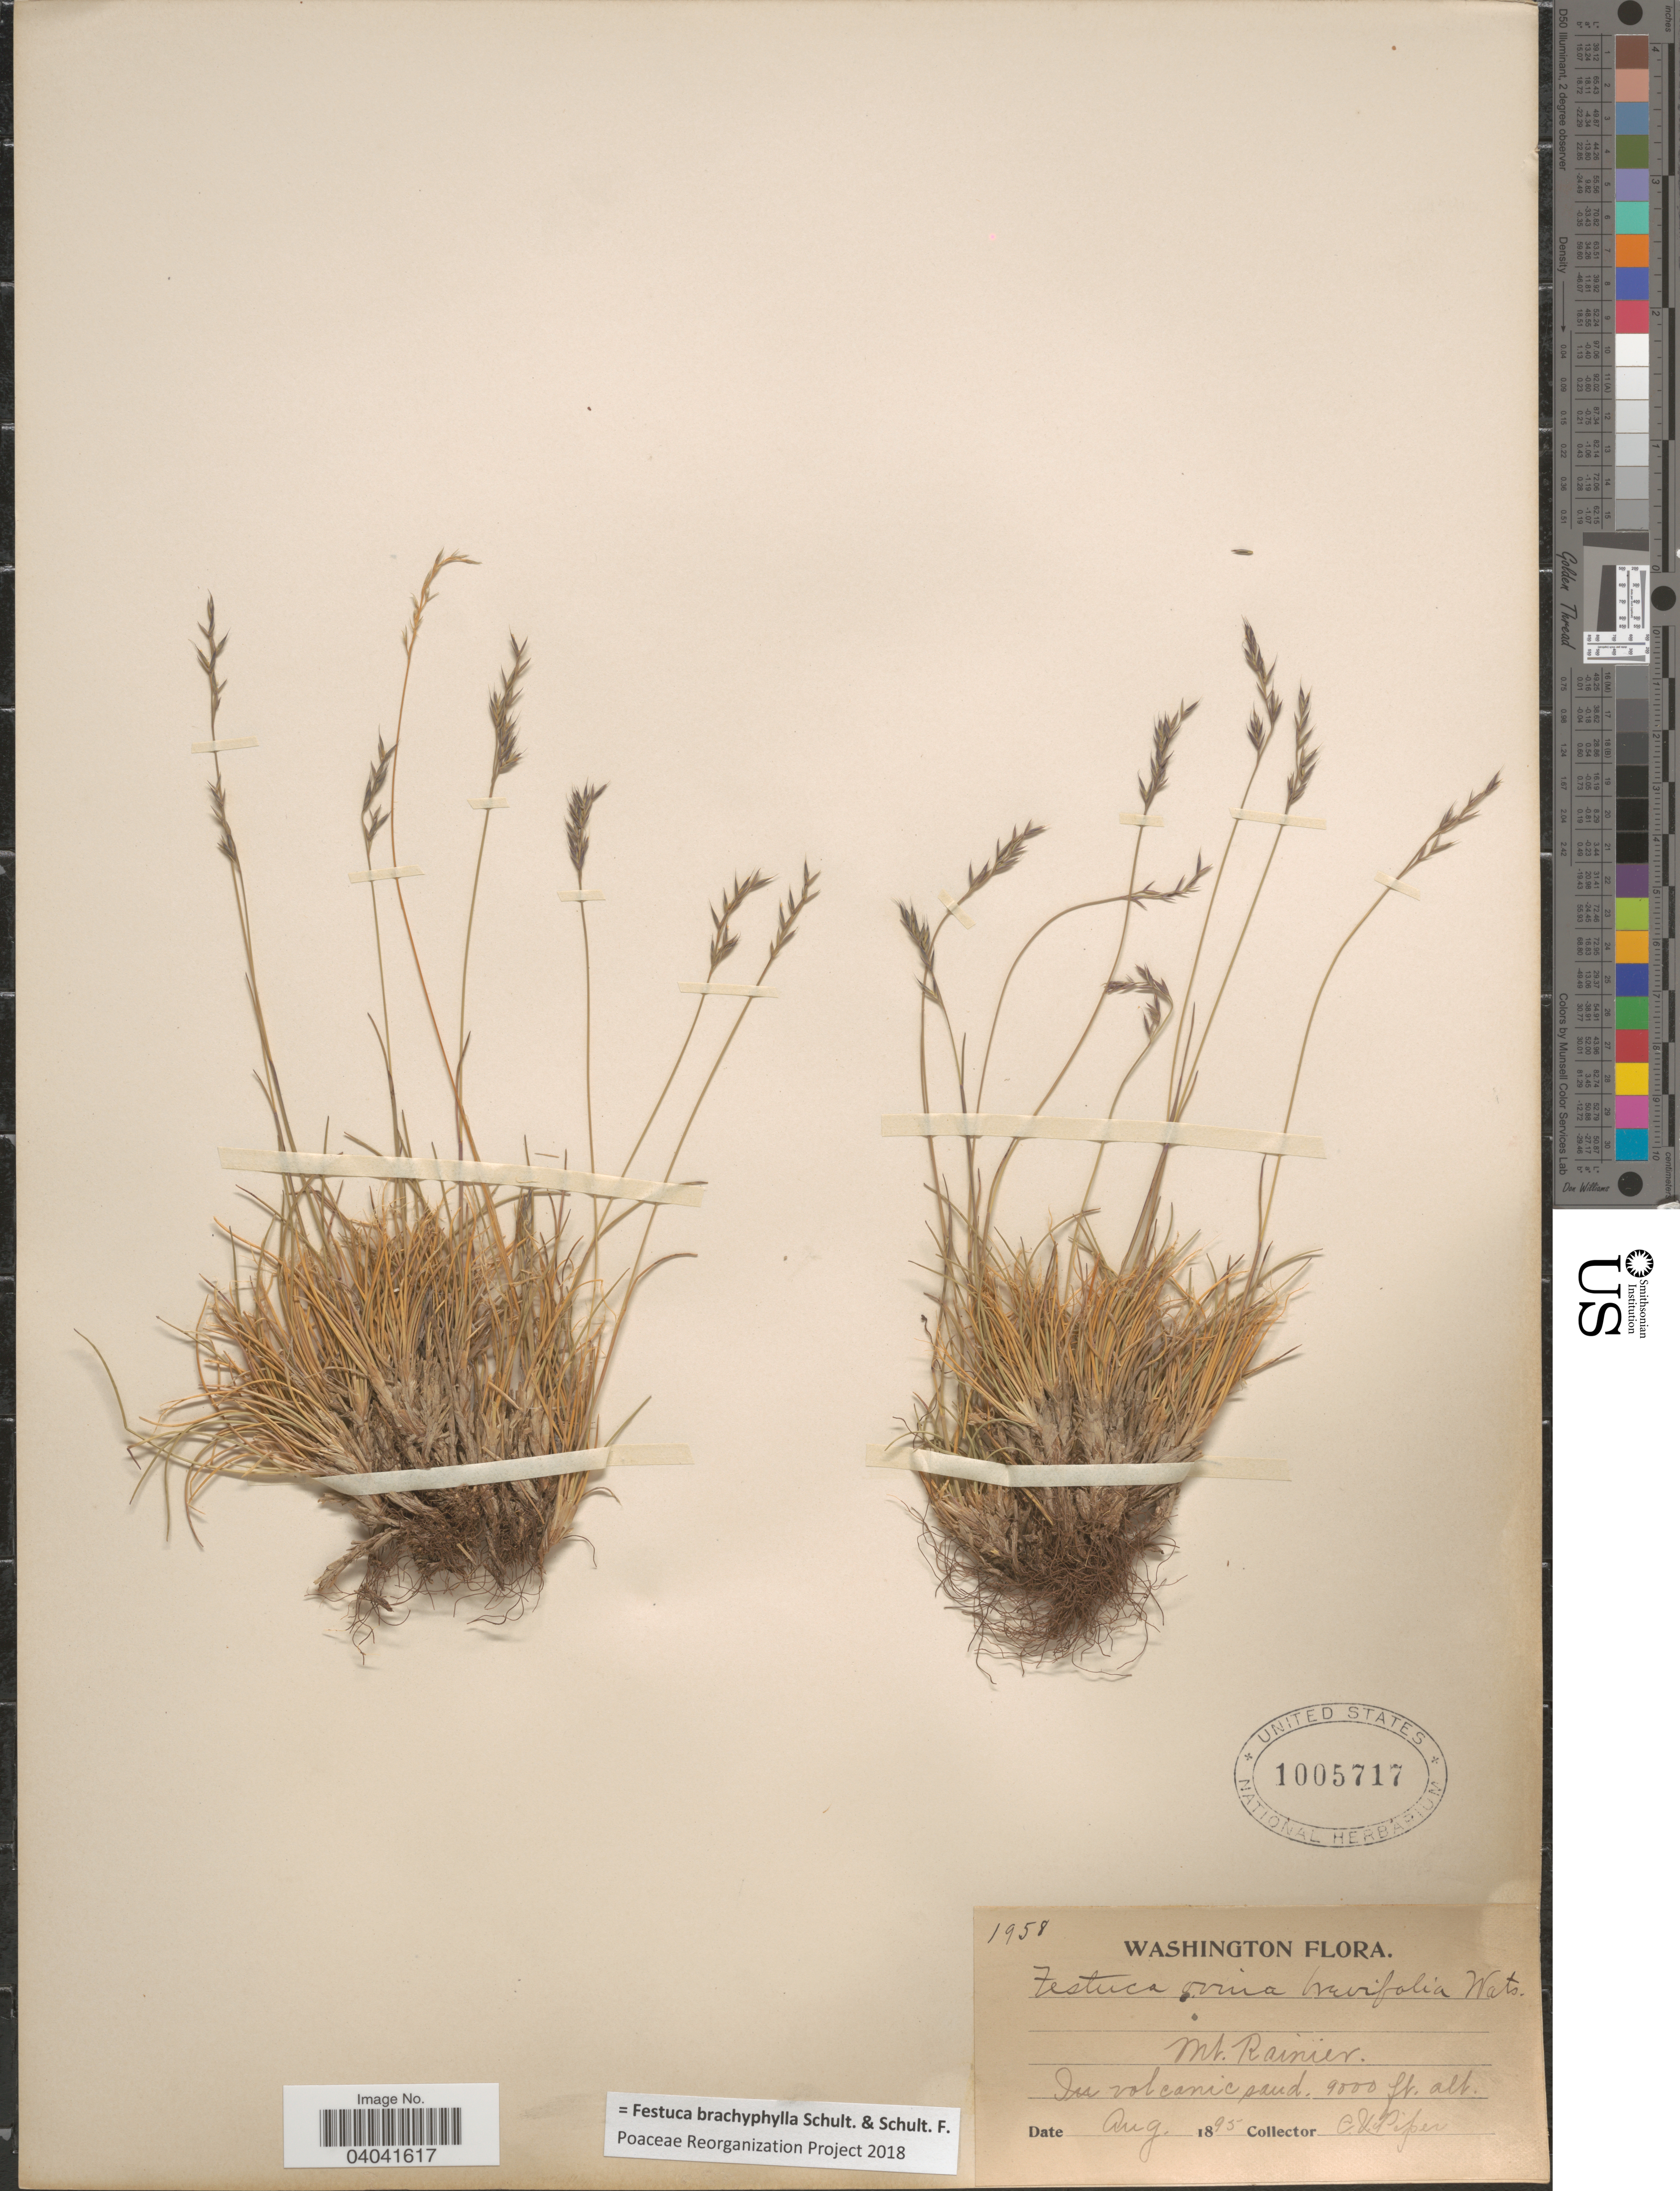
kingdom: Plantae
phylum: Tracheophyta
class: Liliopsida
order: Poales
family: Poaceae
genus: Festuca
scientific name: Festuca brachyphylla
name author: Schult. & Schult. f.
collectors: C. V. Piper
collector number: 1958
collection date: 1895-08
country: United States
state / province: Washington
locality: Mt. Rainier.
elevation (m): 2743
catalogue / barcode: US 1005717